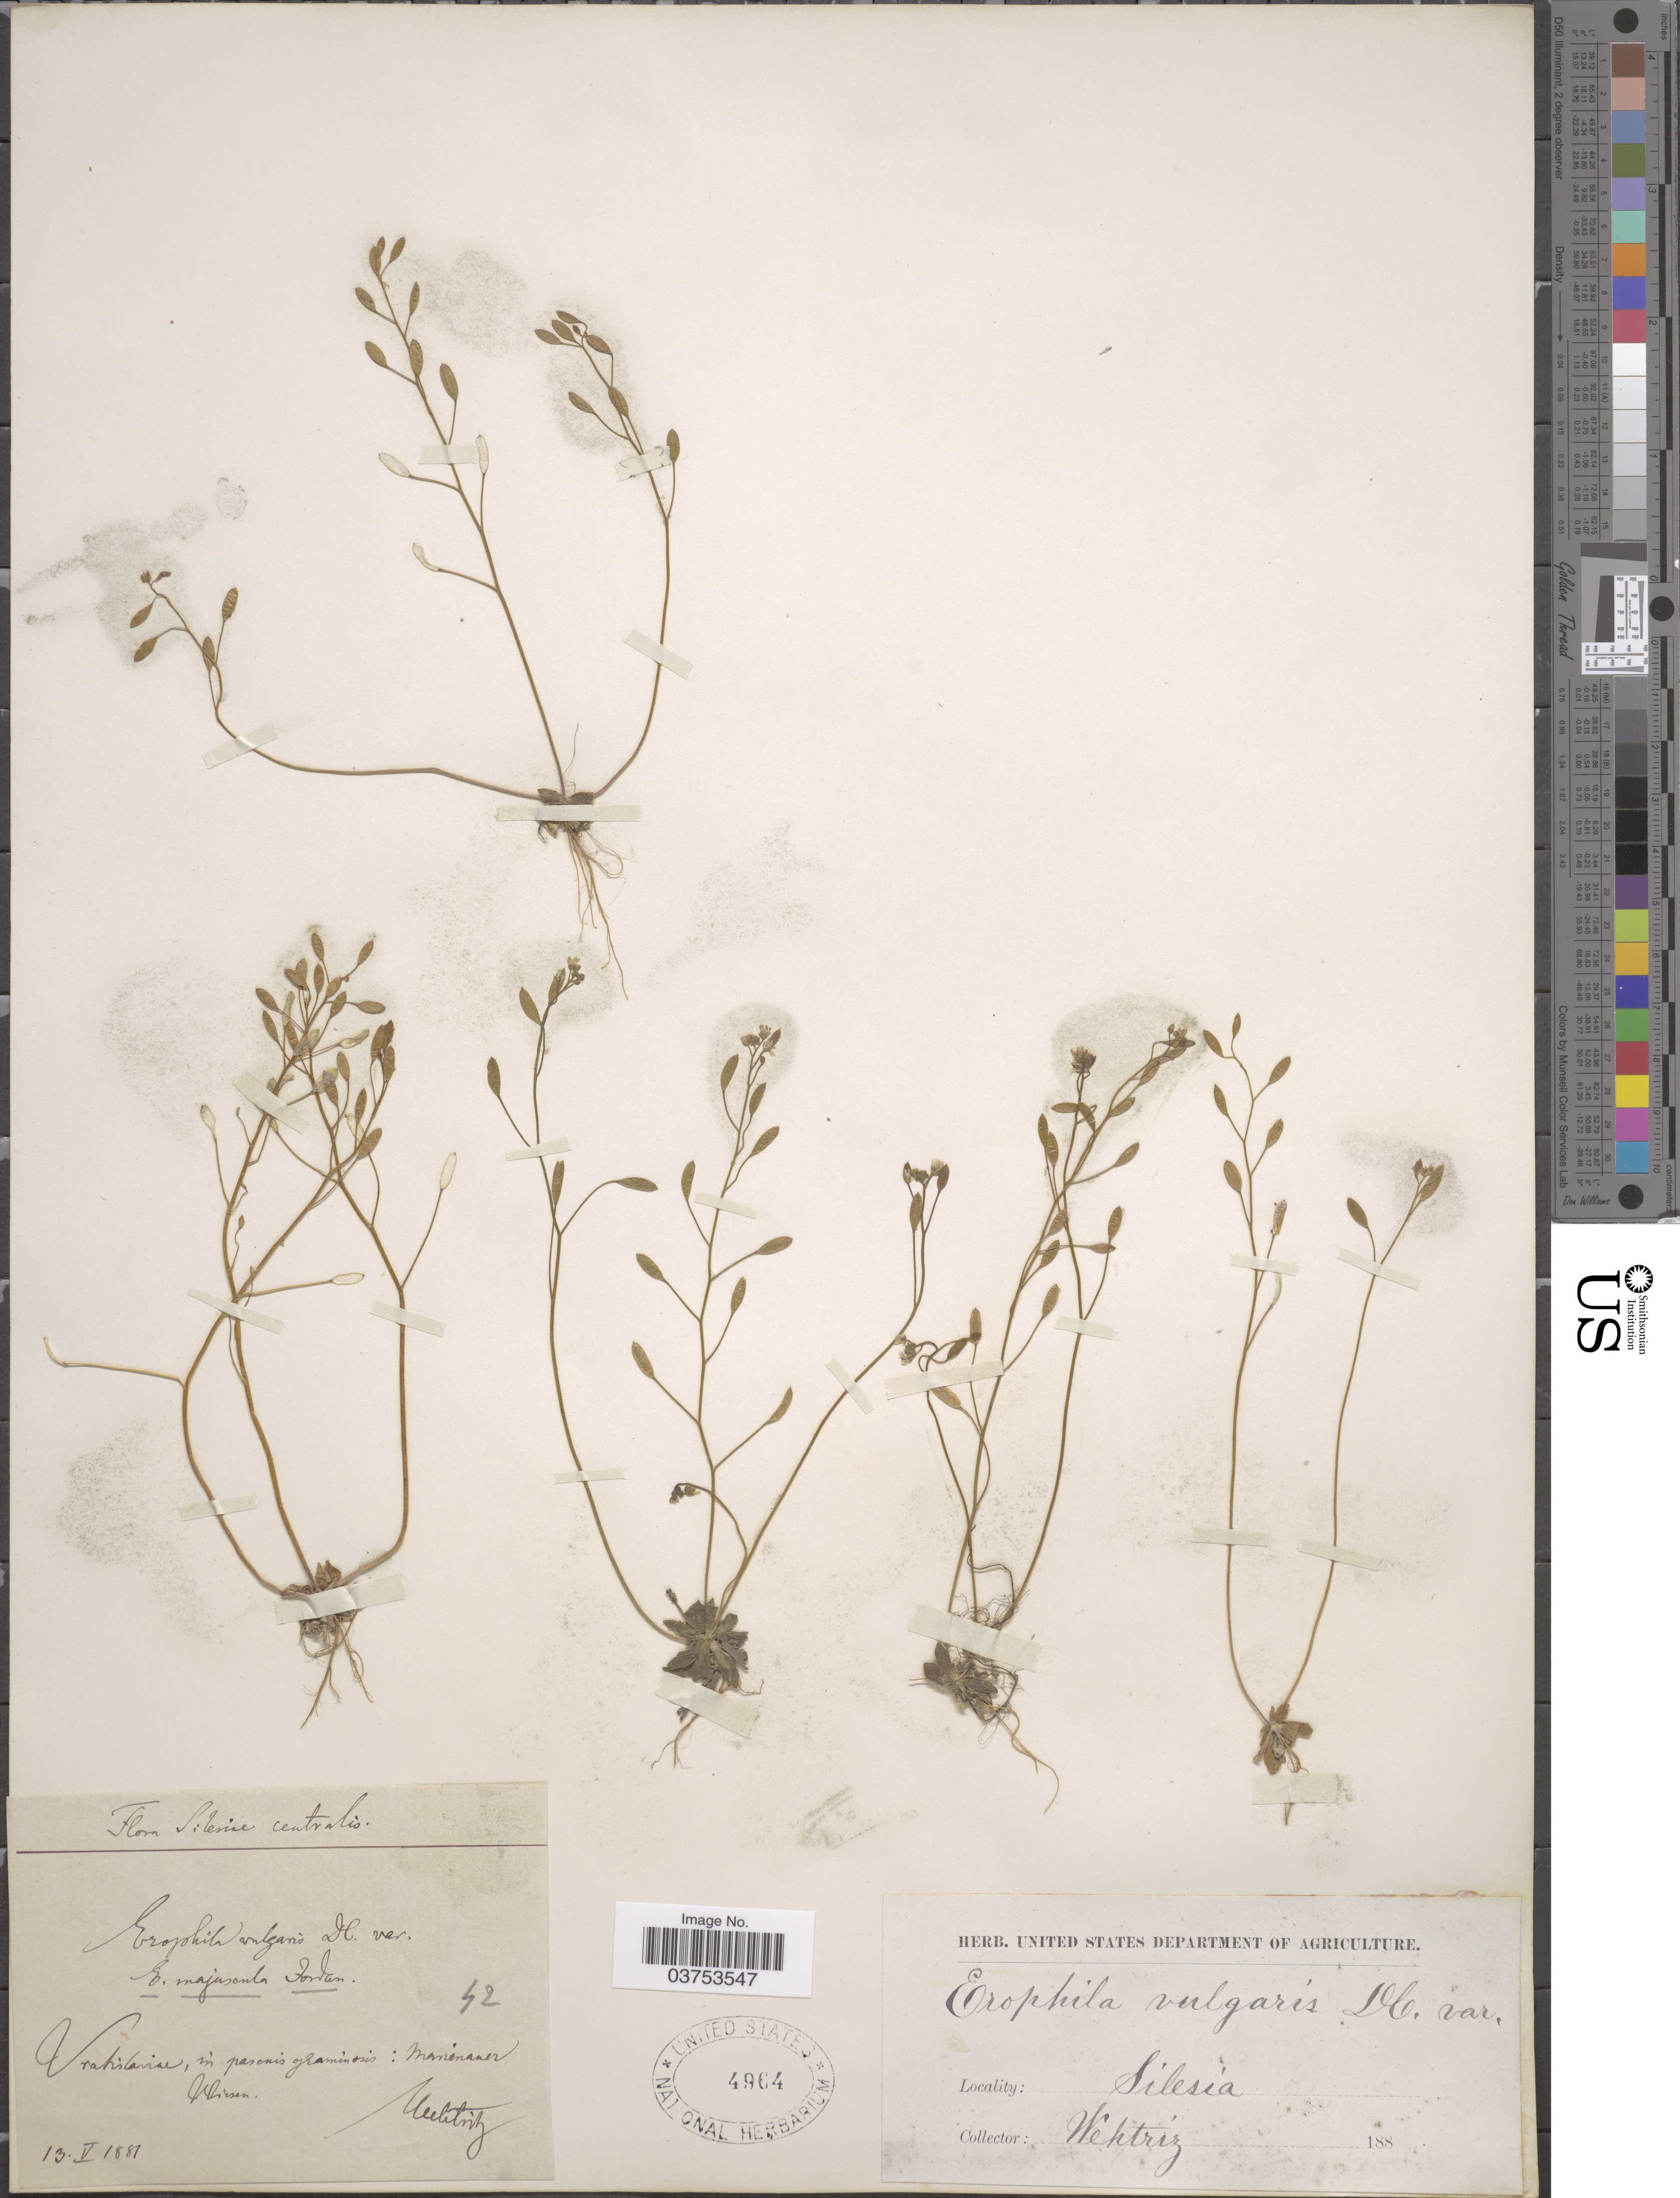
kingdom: Plantae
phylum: Tracheophyta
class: Magnoliopsida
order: Brassicales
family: Brassicaceae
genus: Draba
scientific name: Draba vulgaris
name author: Rouy & Foucaud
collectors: Wehtriz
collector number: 42?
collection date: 1881-05-13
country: Poland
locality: Silesiae centralis. Vratislaviae, in pascuis graminosis: marienaner Wilsen. [interpreted] Silesia.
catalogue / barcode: US 4964